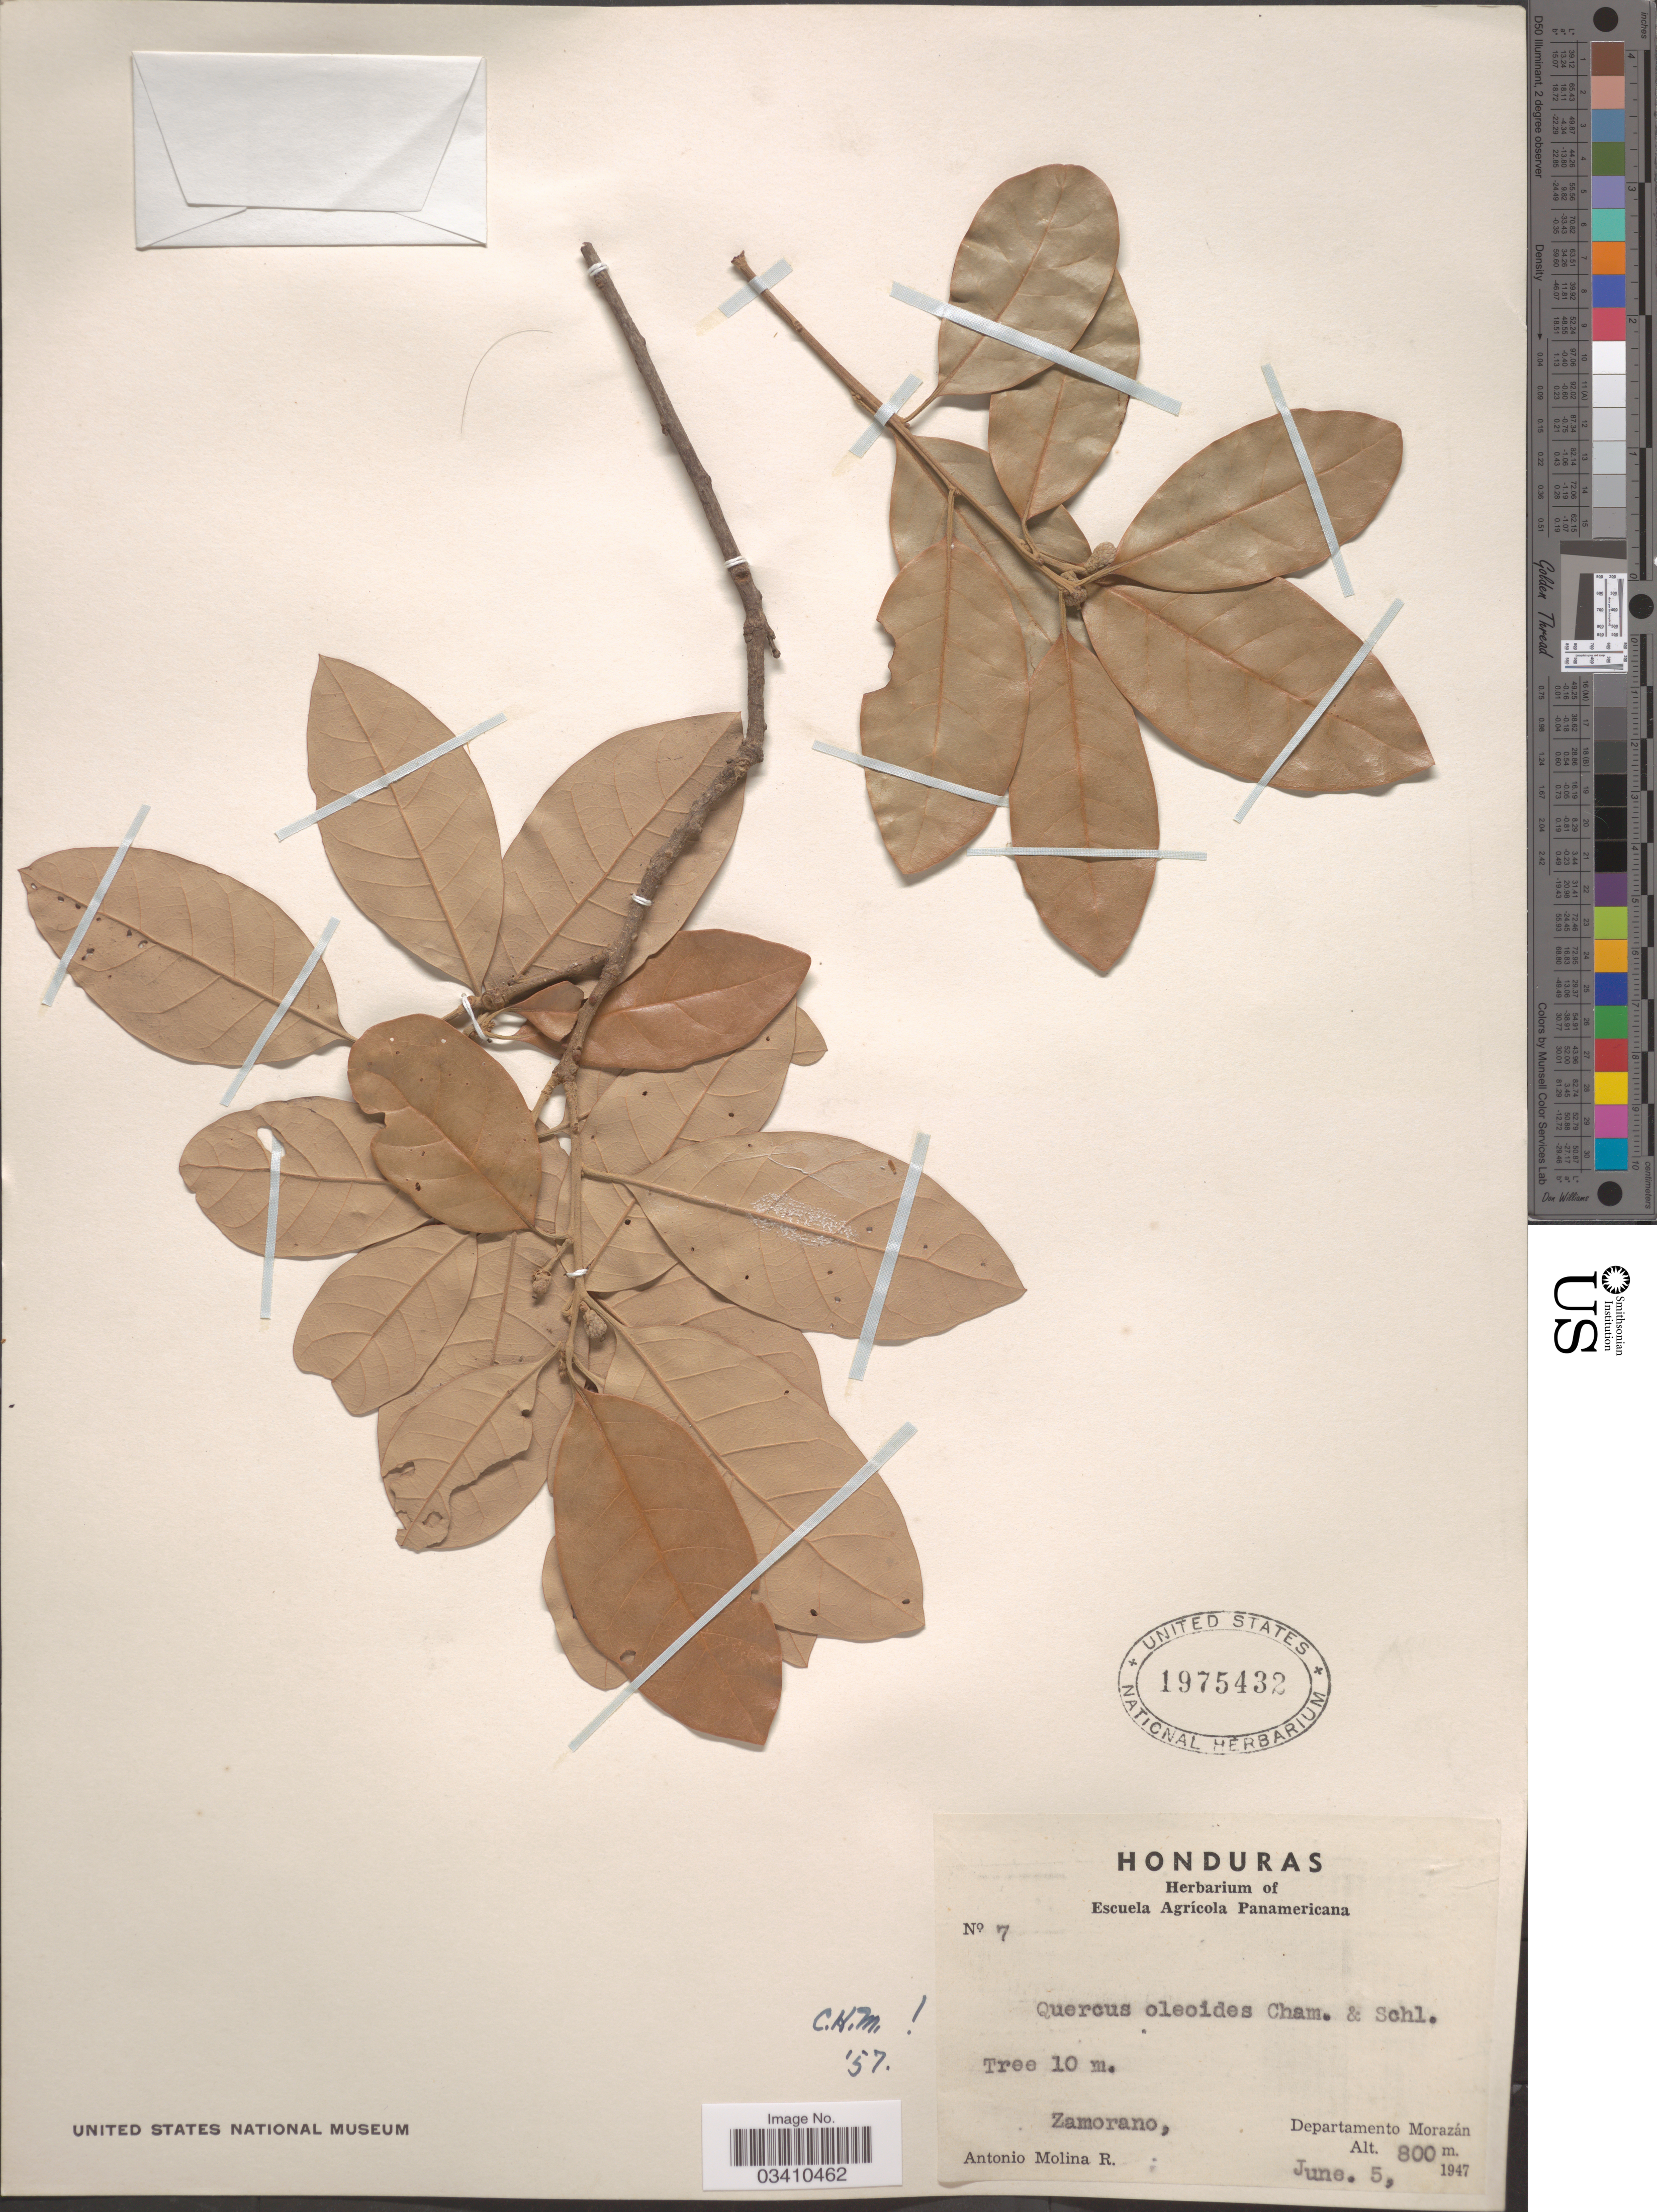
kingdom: Plantae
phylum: Tracheophyta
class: Magnoliopsida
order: Fagales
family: Fagaceae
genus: Quercus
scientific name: Quercus oleoides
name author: Schltdl. & Cham.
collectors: A. Molina R.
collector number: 7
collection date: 1947-06-05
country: Honduras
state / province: Fco. Morazán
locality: Zamorano, Departamento Morazán.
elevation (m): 800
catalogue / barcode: US 1975432